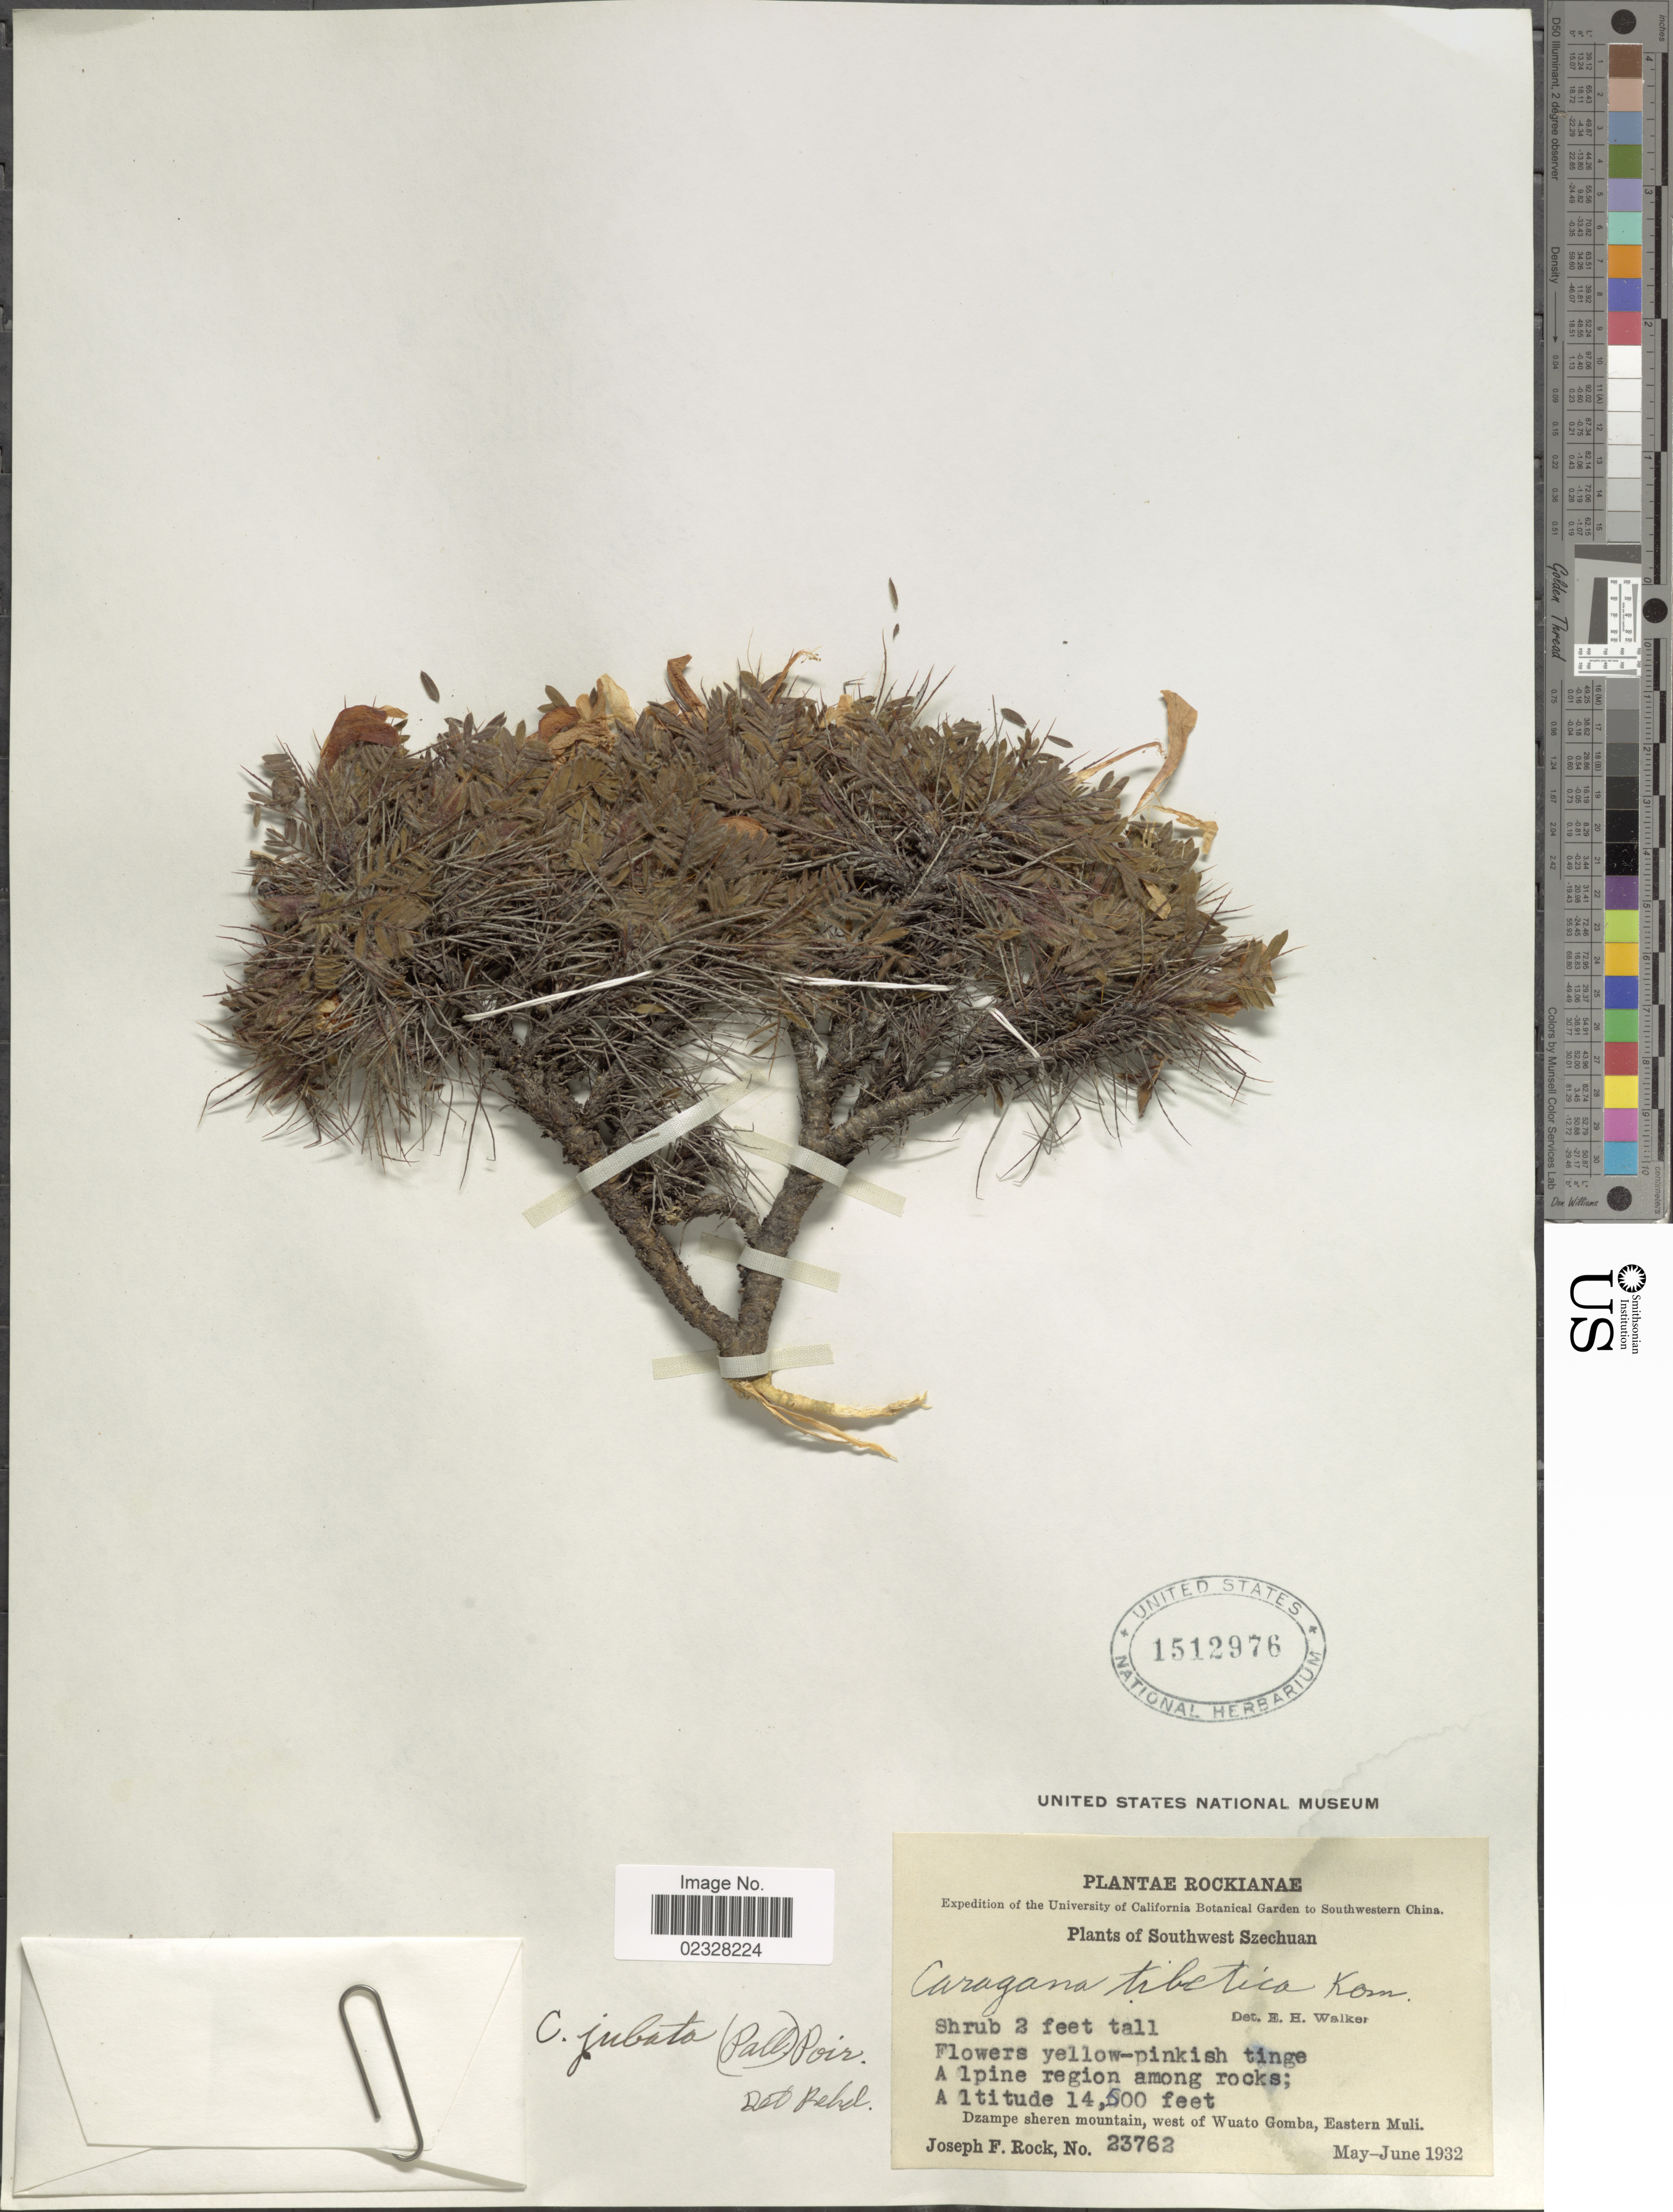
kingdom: Plantae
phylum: Tracheophyta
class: Magnoliopsida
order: Fabales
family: Fabaceae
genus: Caragana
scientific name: Caragana jubata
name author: Poir.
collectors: J. F. Rock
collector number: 23762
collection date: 1932-05/1932-06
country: China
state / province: Sichuan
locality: Rockianae. Southwest Szechuan. Dzampe sheren mountain, west of Wuato Gomba, Eastern Muli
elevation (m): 4420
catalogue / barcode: US 1512976